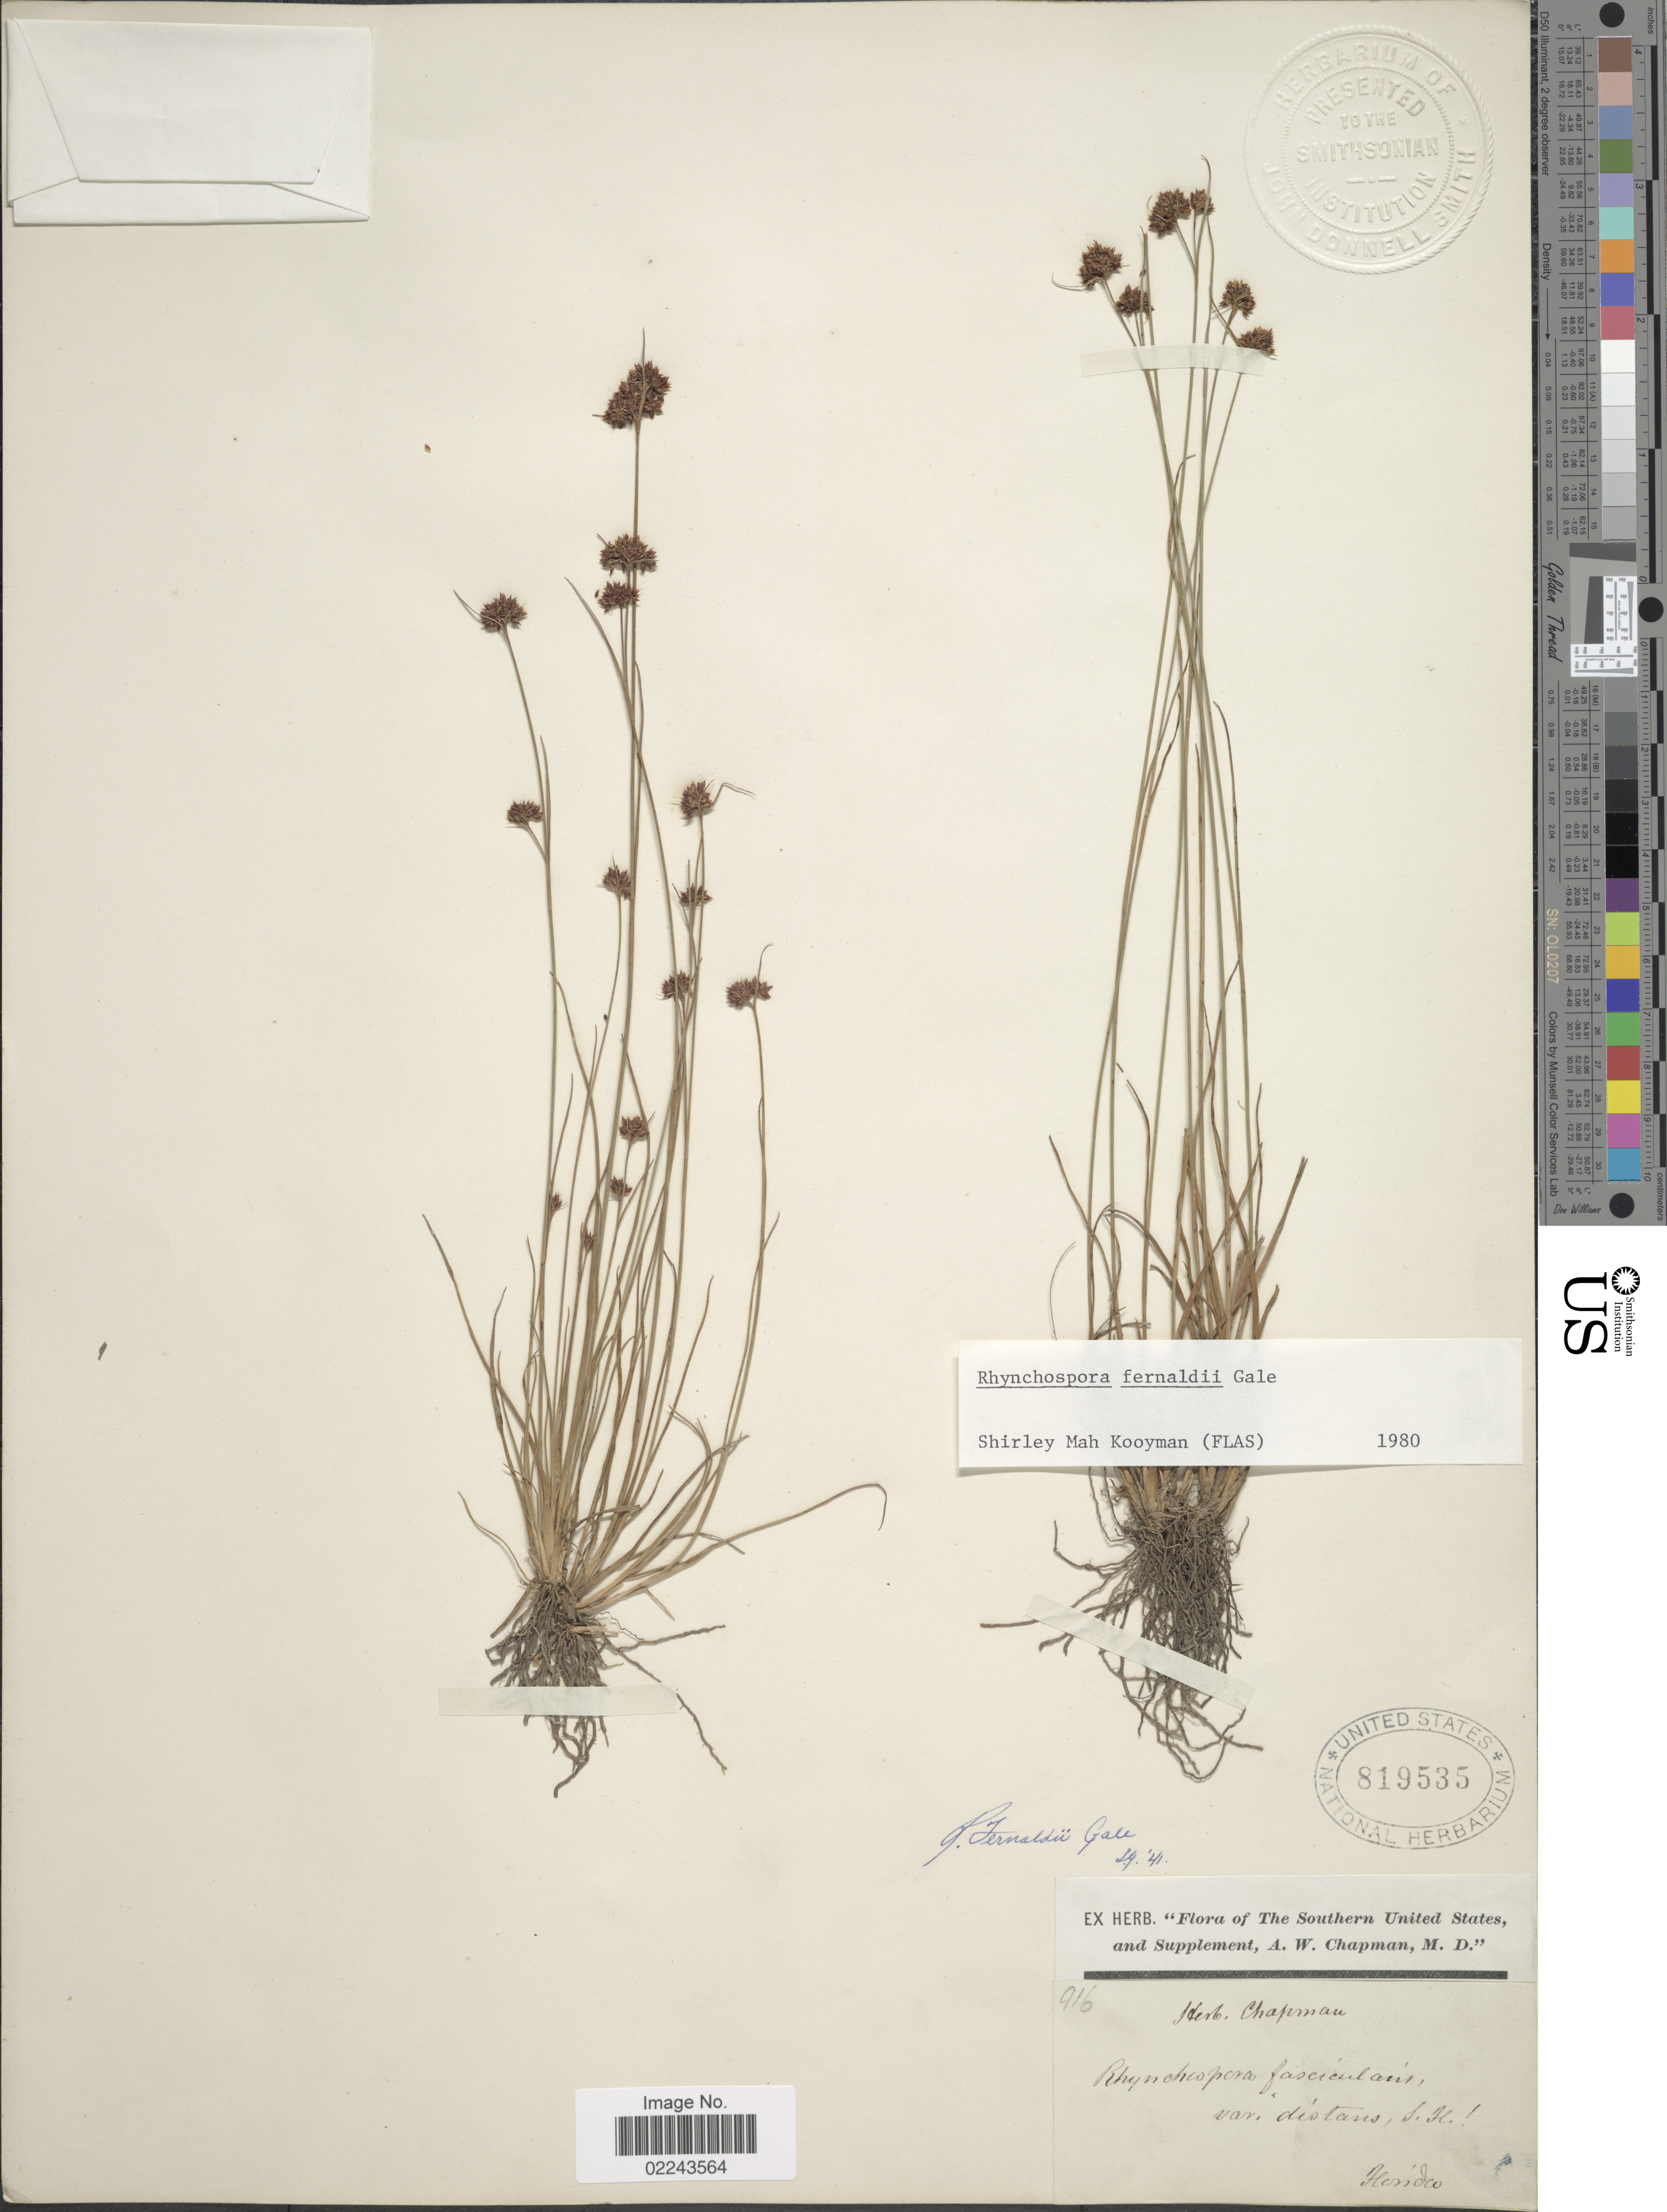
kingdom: Plantae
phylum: Tracheophyta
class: Liliopsida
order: Poales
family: Cyperaceae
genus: Rhynchospora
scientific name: Rhynchospora fernaldii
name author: Gale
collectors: ex herb. A.W. Chapman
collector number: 916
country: United States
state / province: Florida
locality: Southern United States and Supplement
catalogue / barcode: US 819535